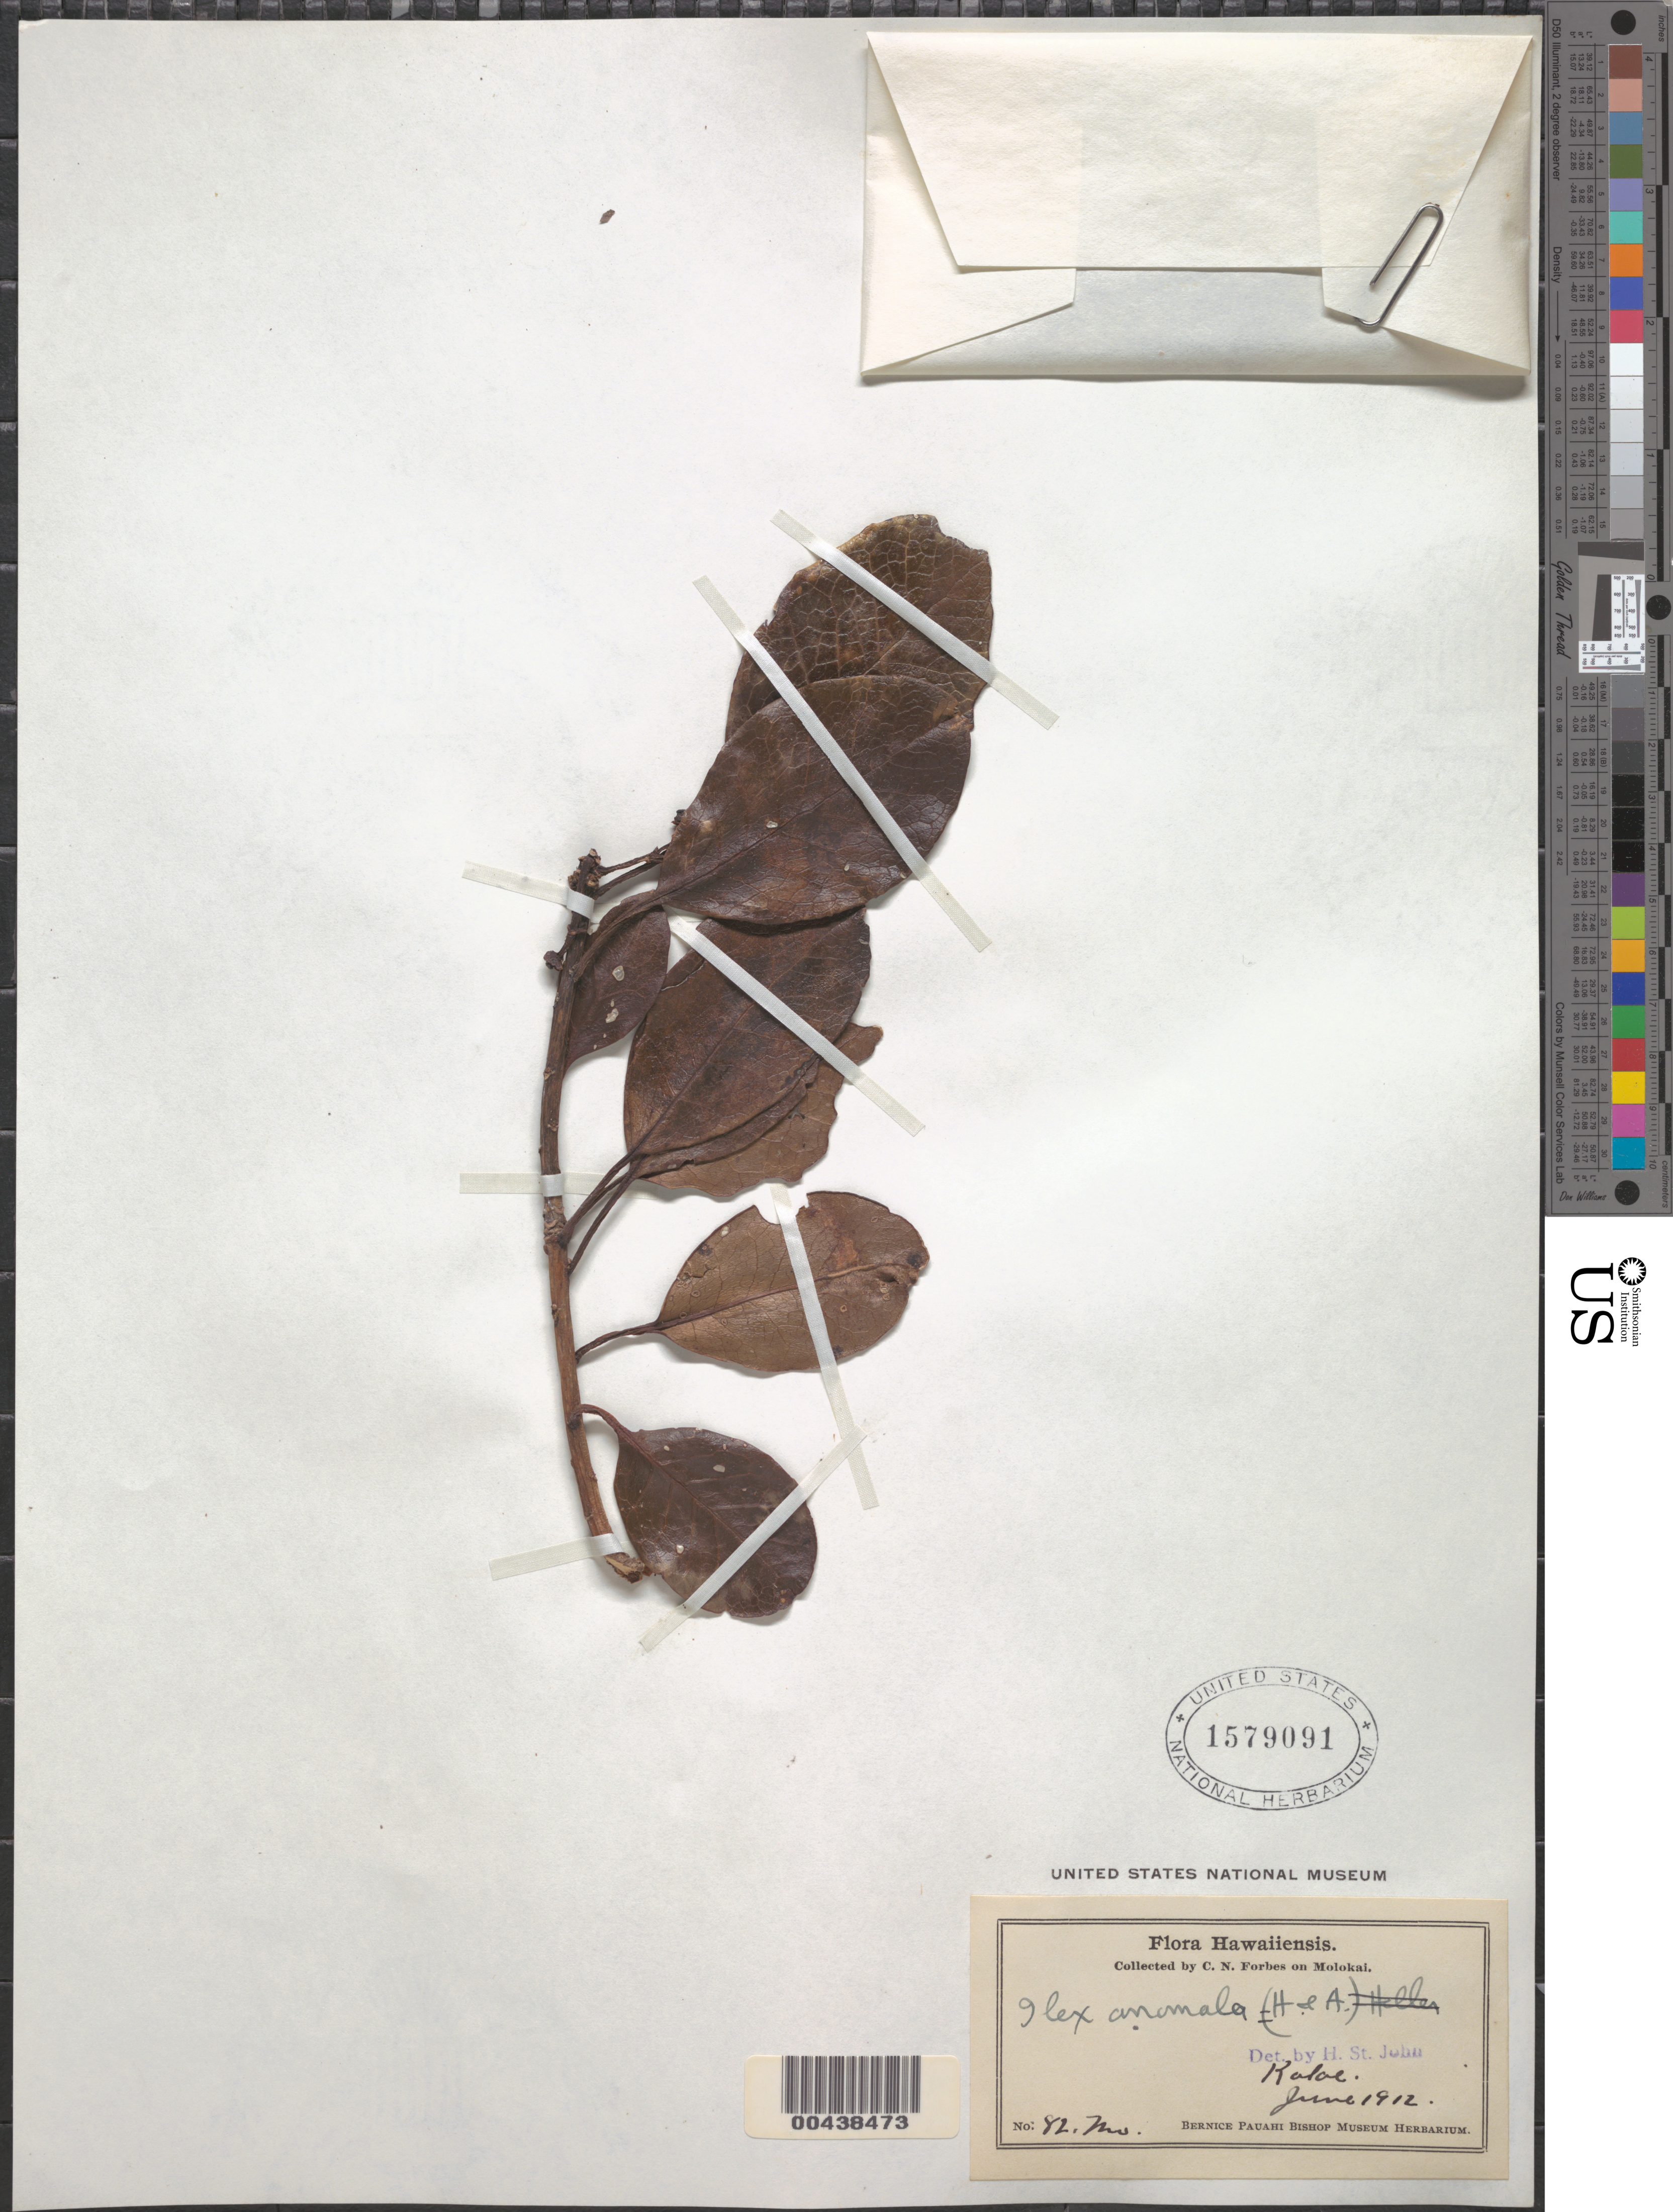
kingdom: Plantae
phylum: Tracheophyta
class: Magnoliopsida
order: Aquifoliales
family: Aquifoliaceae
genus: Ilex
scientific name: Ilex anomala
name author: Hook. & Arn.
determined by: St. John, H.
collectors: C. N. Forbes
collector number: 82.Mo.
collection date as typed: Jun 1912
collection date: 1912-06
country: United States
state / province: Hawaii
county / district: Maui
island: Moloka'i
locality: Kalae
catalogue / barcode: US 1579091